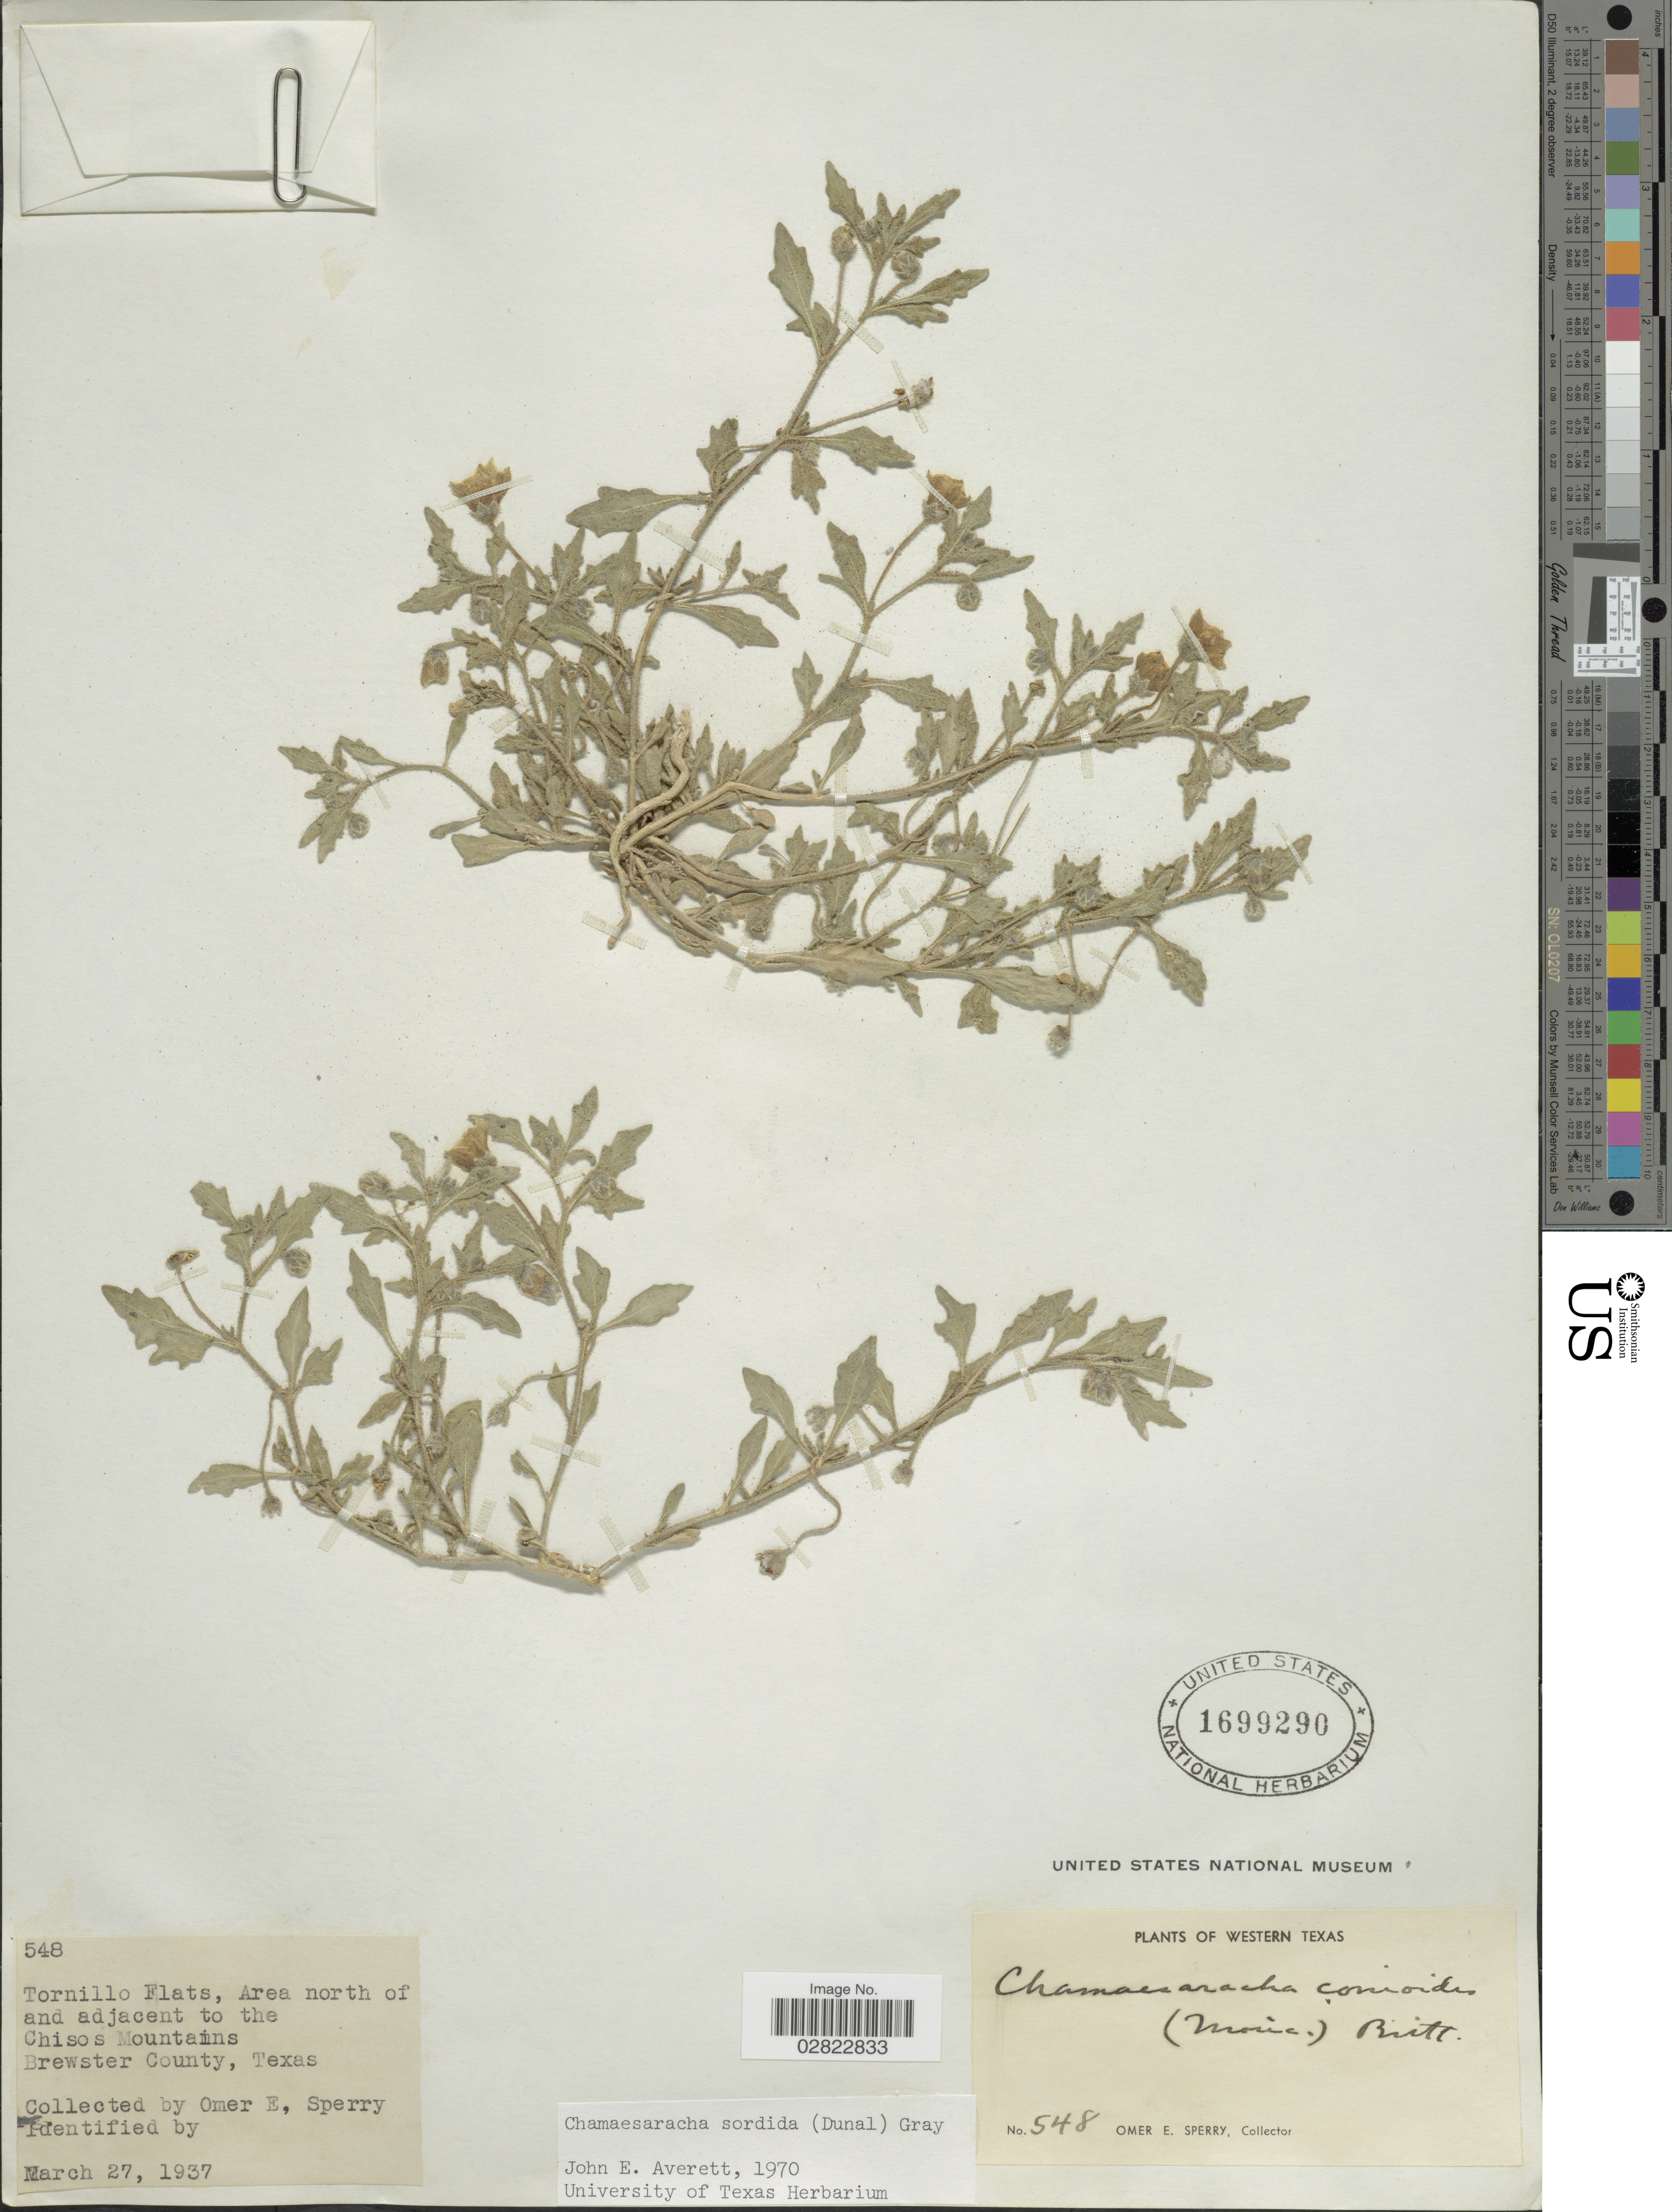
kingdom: Plantae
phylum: Tracheophyta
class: Magnoliopsida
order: Solanales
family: Solanaceae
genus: Chamaesaracha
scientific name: Chamaesaracha sordida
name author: (Dunal) S.F. Gray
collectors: O. E. Sperry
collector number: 548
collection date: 1937-03-27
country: United States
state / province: Texas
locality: Tornillo Flats, Area north of and adjacent to the Chisos Mountains, Brewster County, Western Texas.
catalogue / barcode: US 1699290